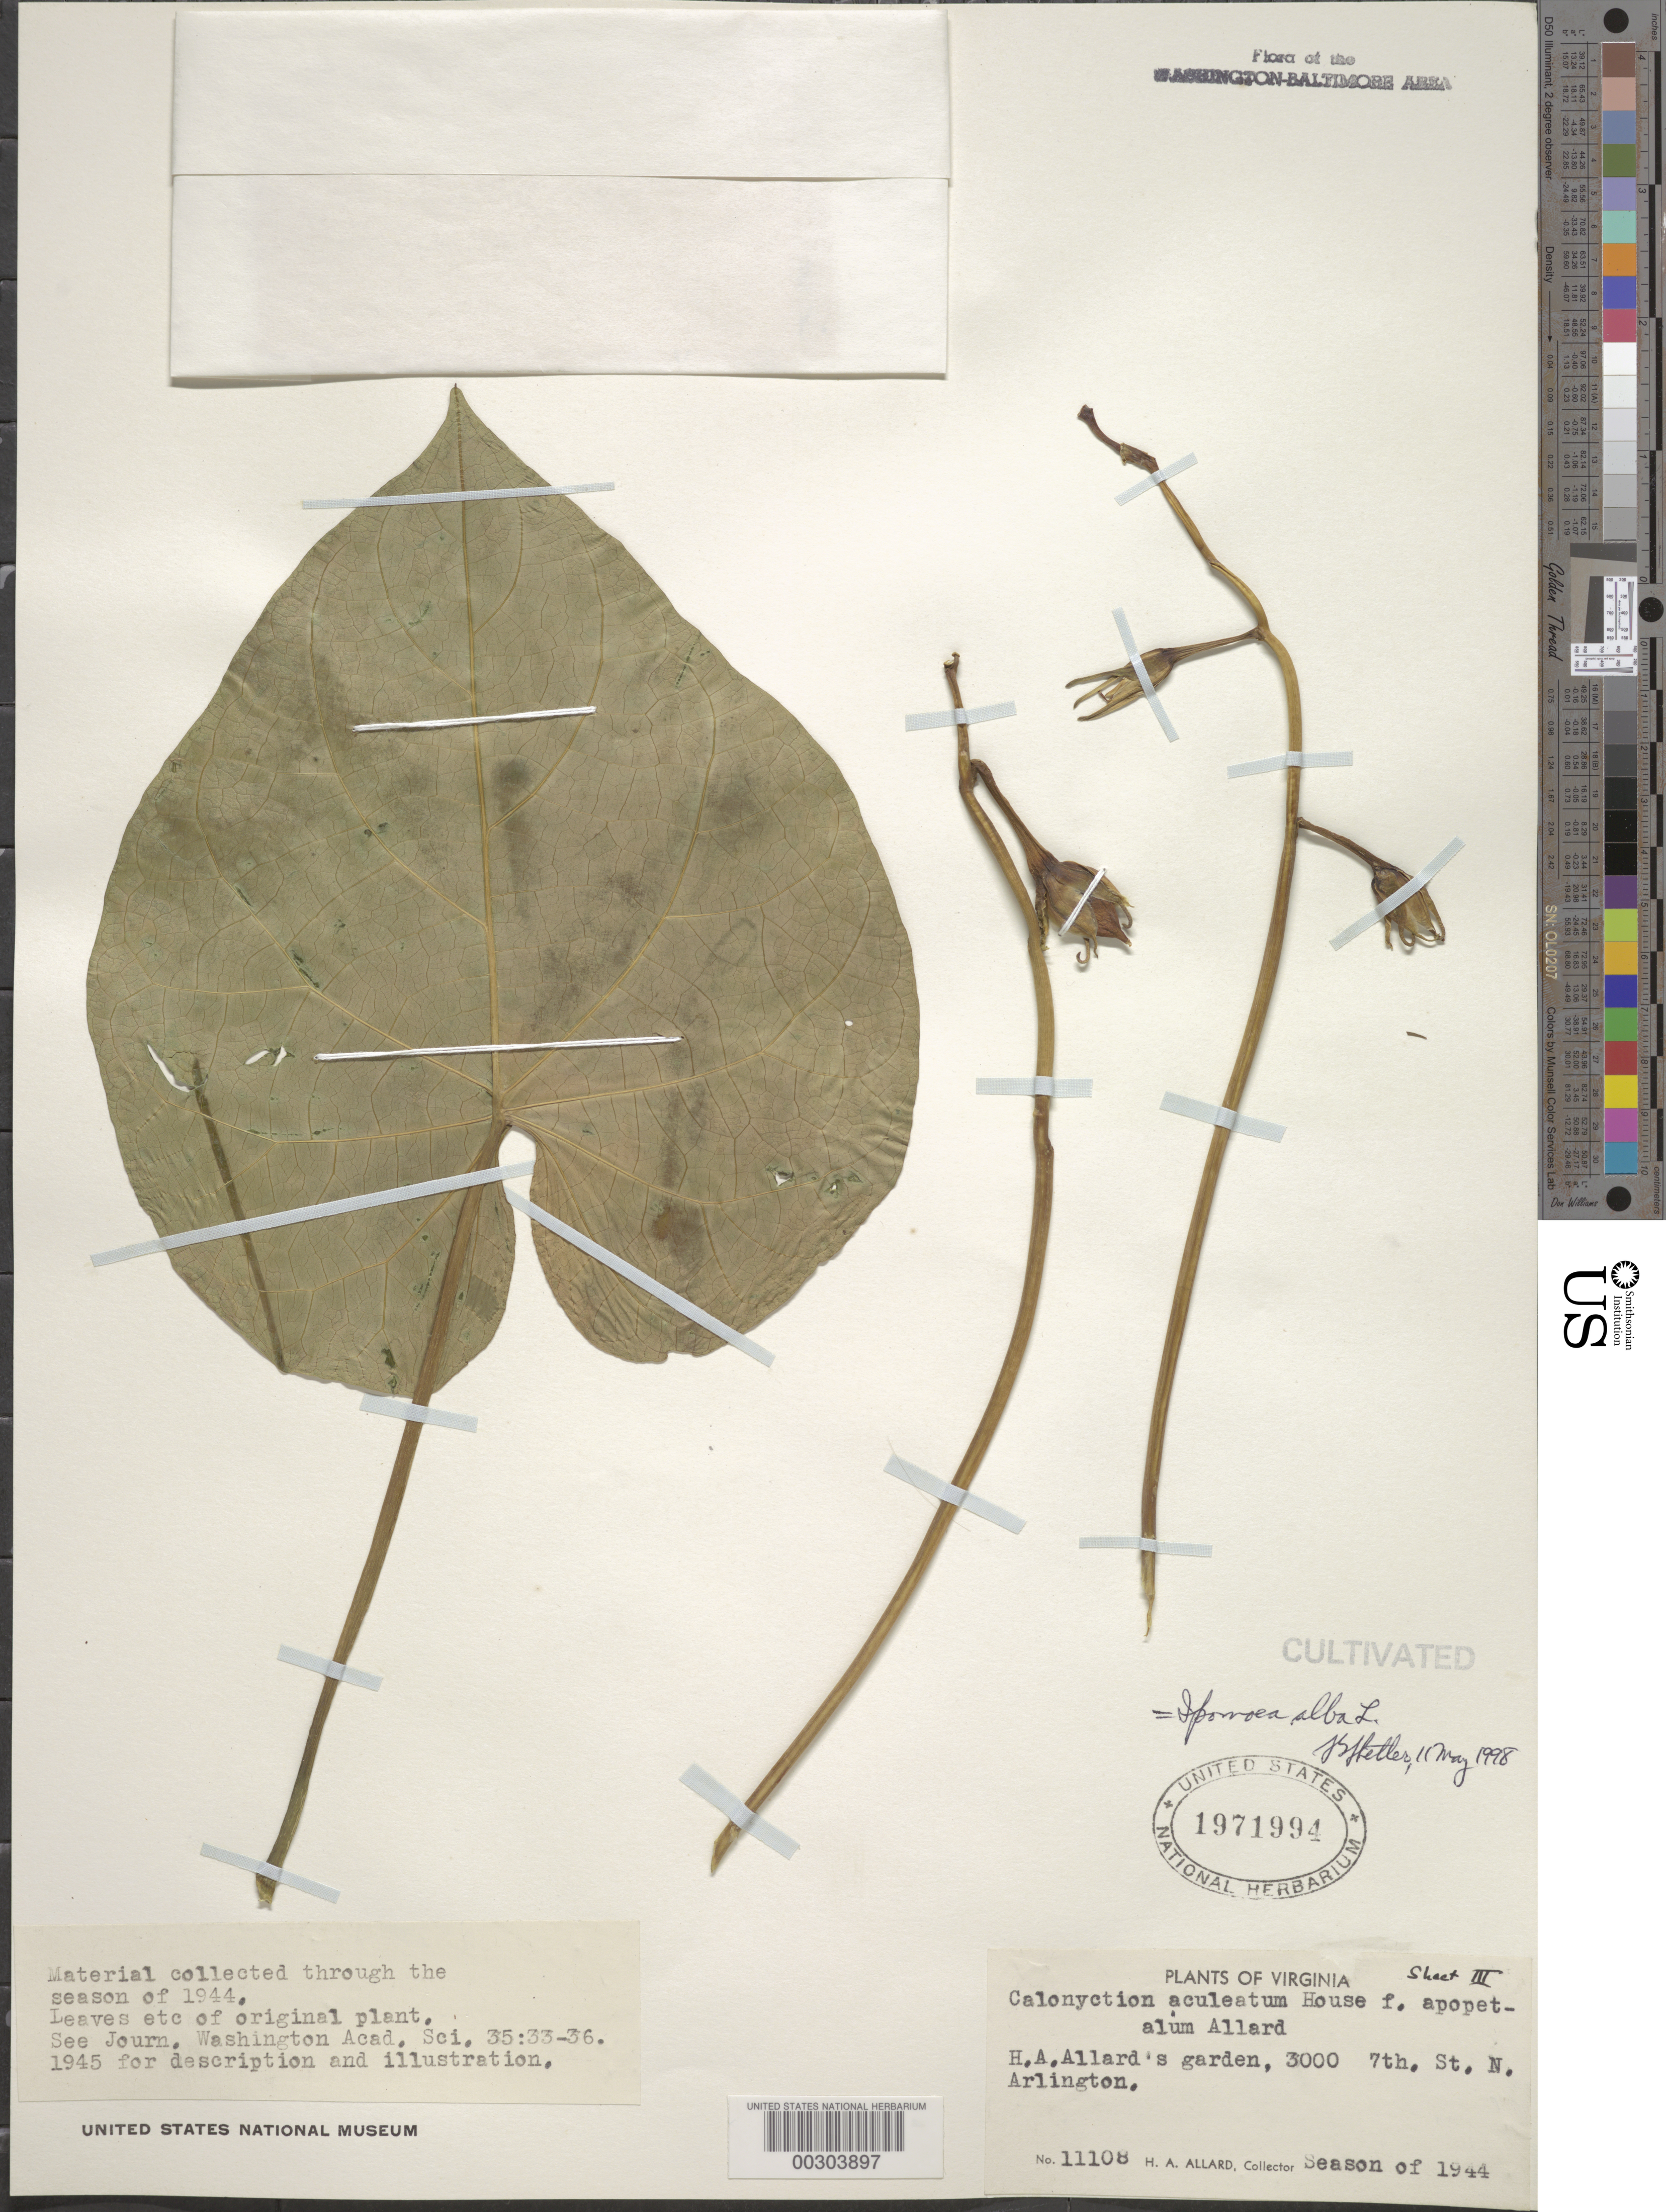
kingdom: Plantae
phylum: Tracheophyta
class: Magnoliopsida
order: Solanales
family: Convolvulaceae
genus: Ipomoea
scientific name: Ipomoea alba L.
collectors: H. A. Allard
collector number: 11108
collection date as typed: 1944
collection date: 1944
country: United States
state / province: Virginia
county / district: Arlington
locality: Arlington, 3000 7th St N, H.A. Allard's garden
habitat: Garden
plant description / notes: Same collection number as type of Calonyction aculeatum f. apopetalum Allard; surely original material but not labeled as type and possibly not collected on same date as type gathering.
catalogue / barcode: US 1971994